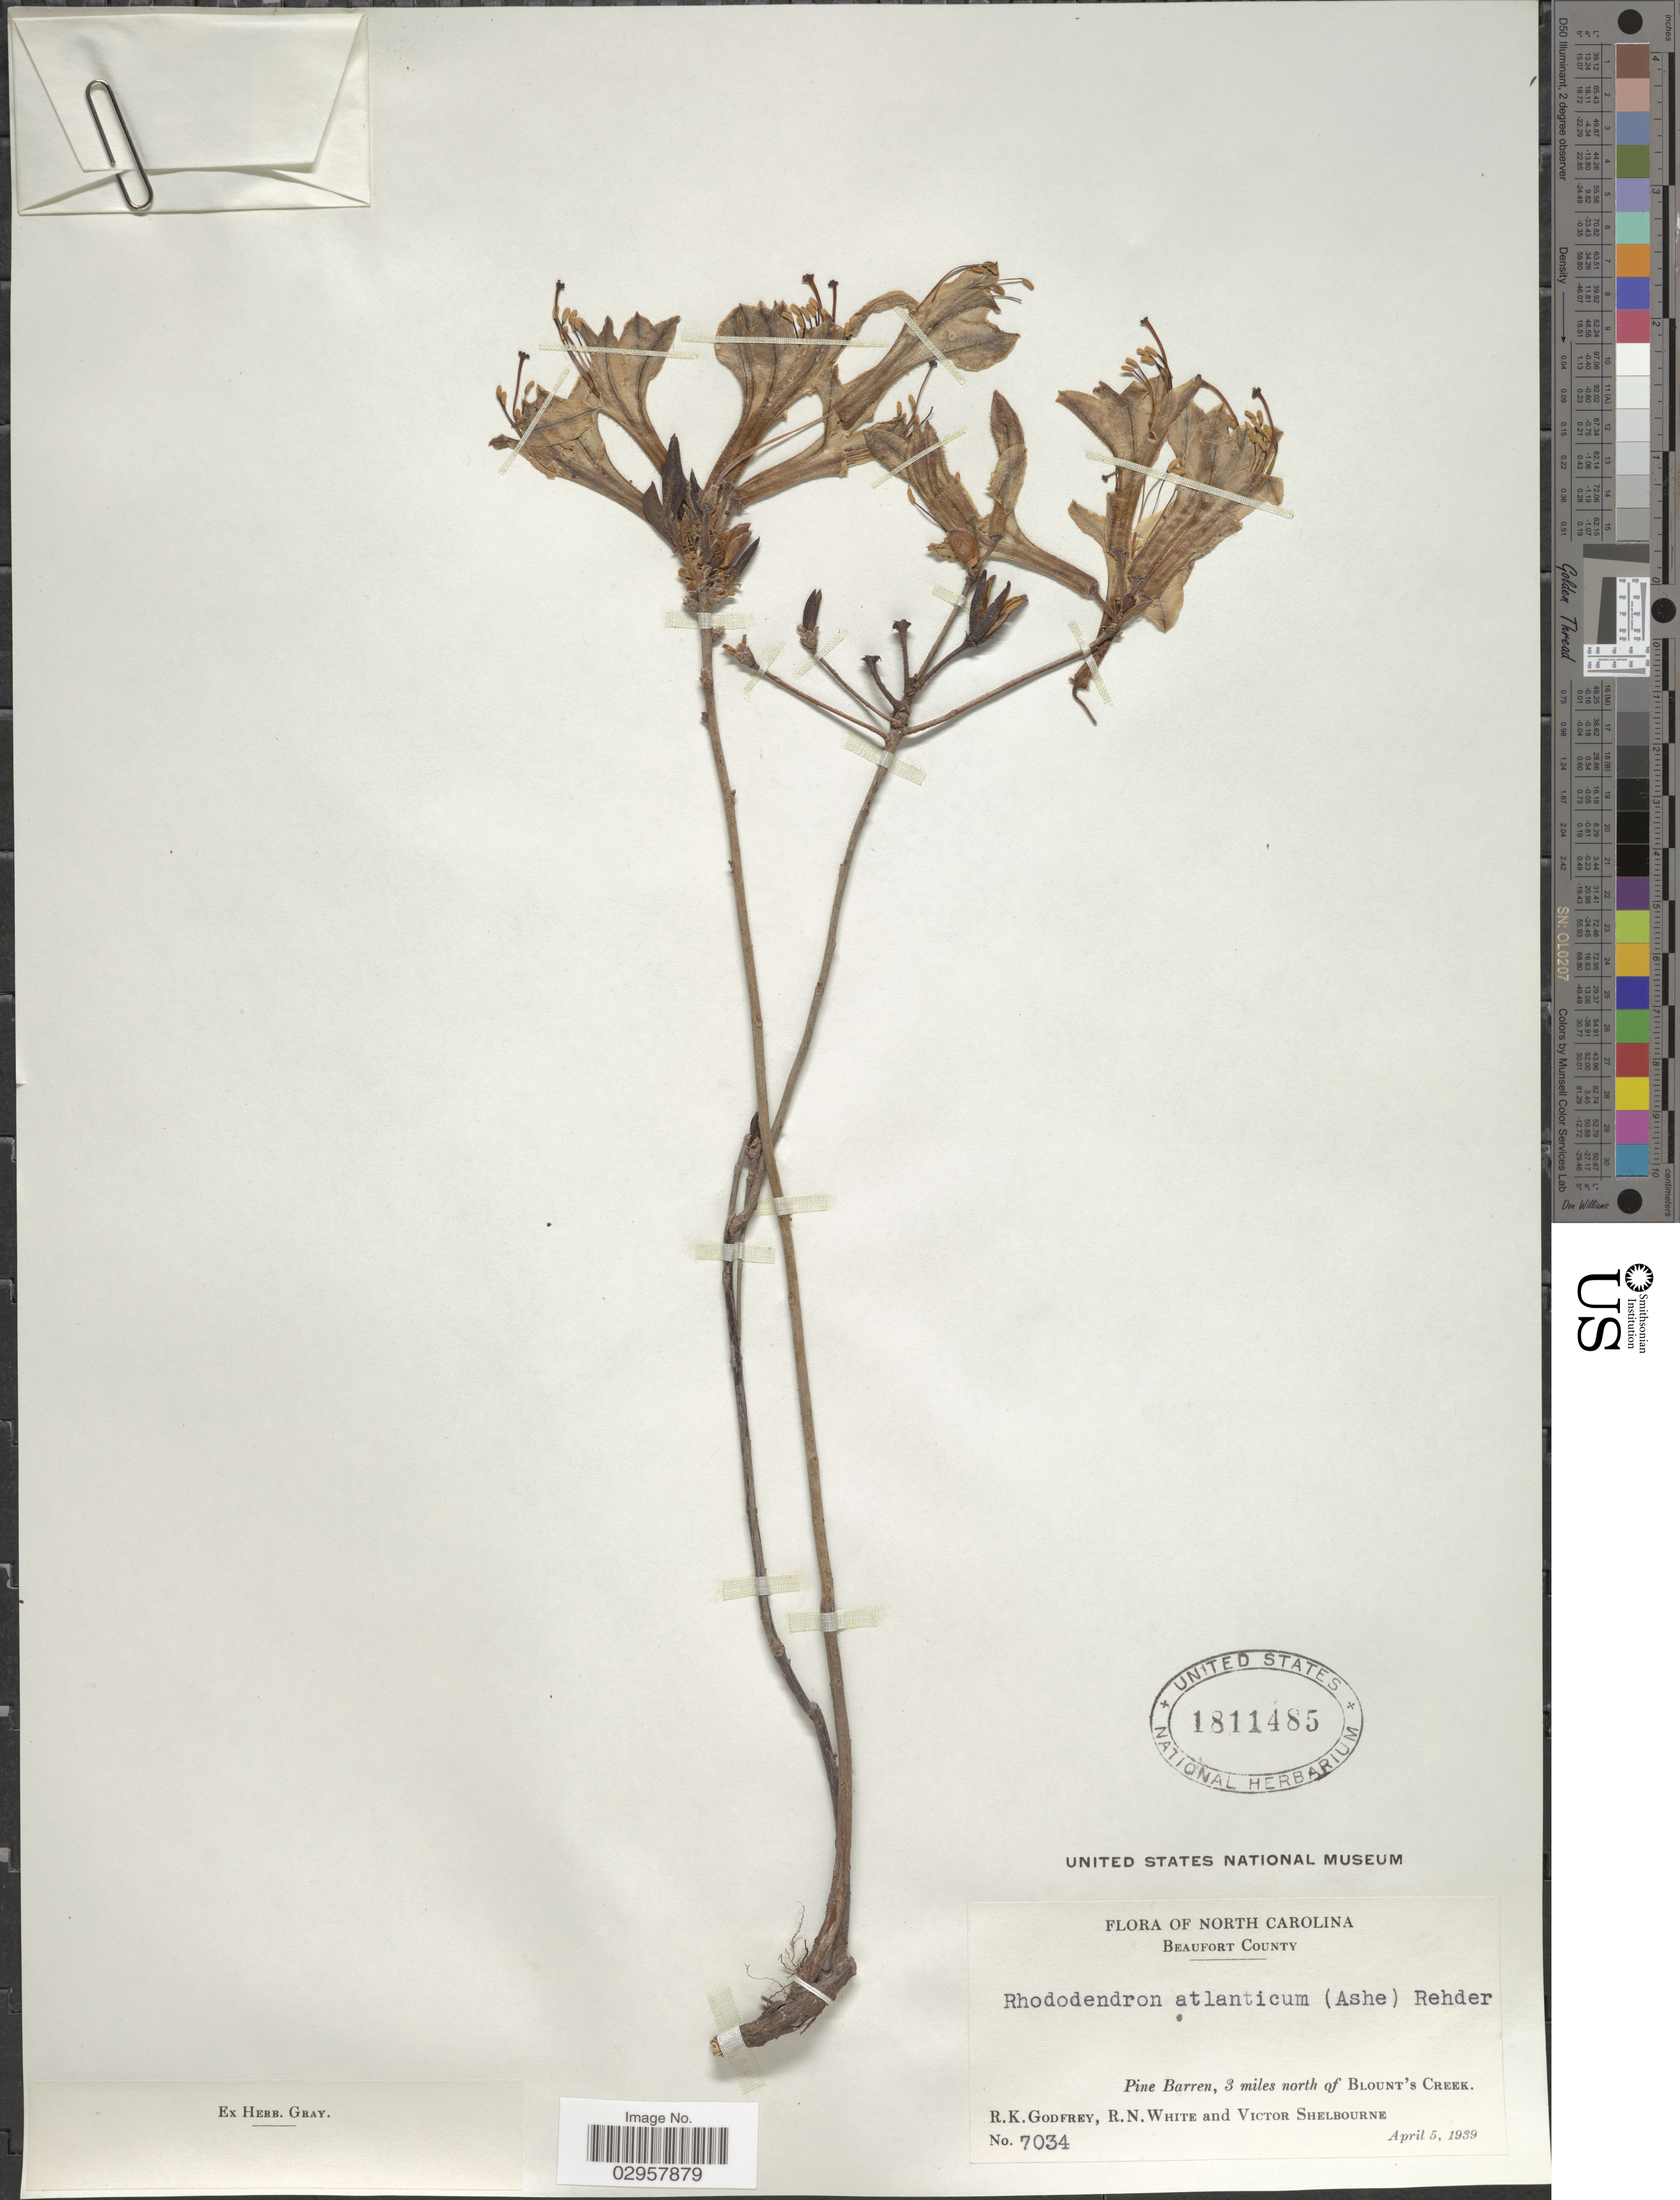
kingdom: Plantae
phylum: Tracheophyta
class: Magnoliopsida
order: Ericales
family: Ericaceae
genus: Rhododendron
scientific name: Rhododendron atlanticum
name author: (Ashe) Rehder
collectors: R. K. Godfrey, R. N. White & V. Shelbourne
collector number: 7034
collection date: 1939-04-05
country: United States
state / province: North Carolina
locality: Beaufort County. Pine Barren, 3 miles north of Blount's Creek.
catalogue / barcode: US 1811485